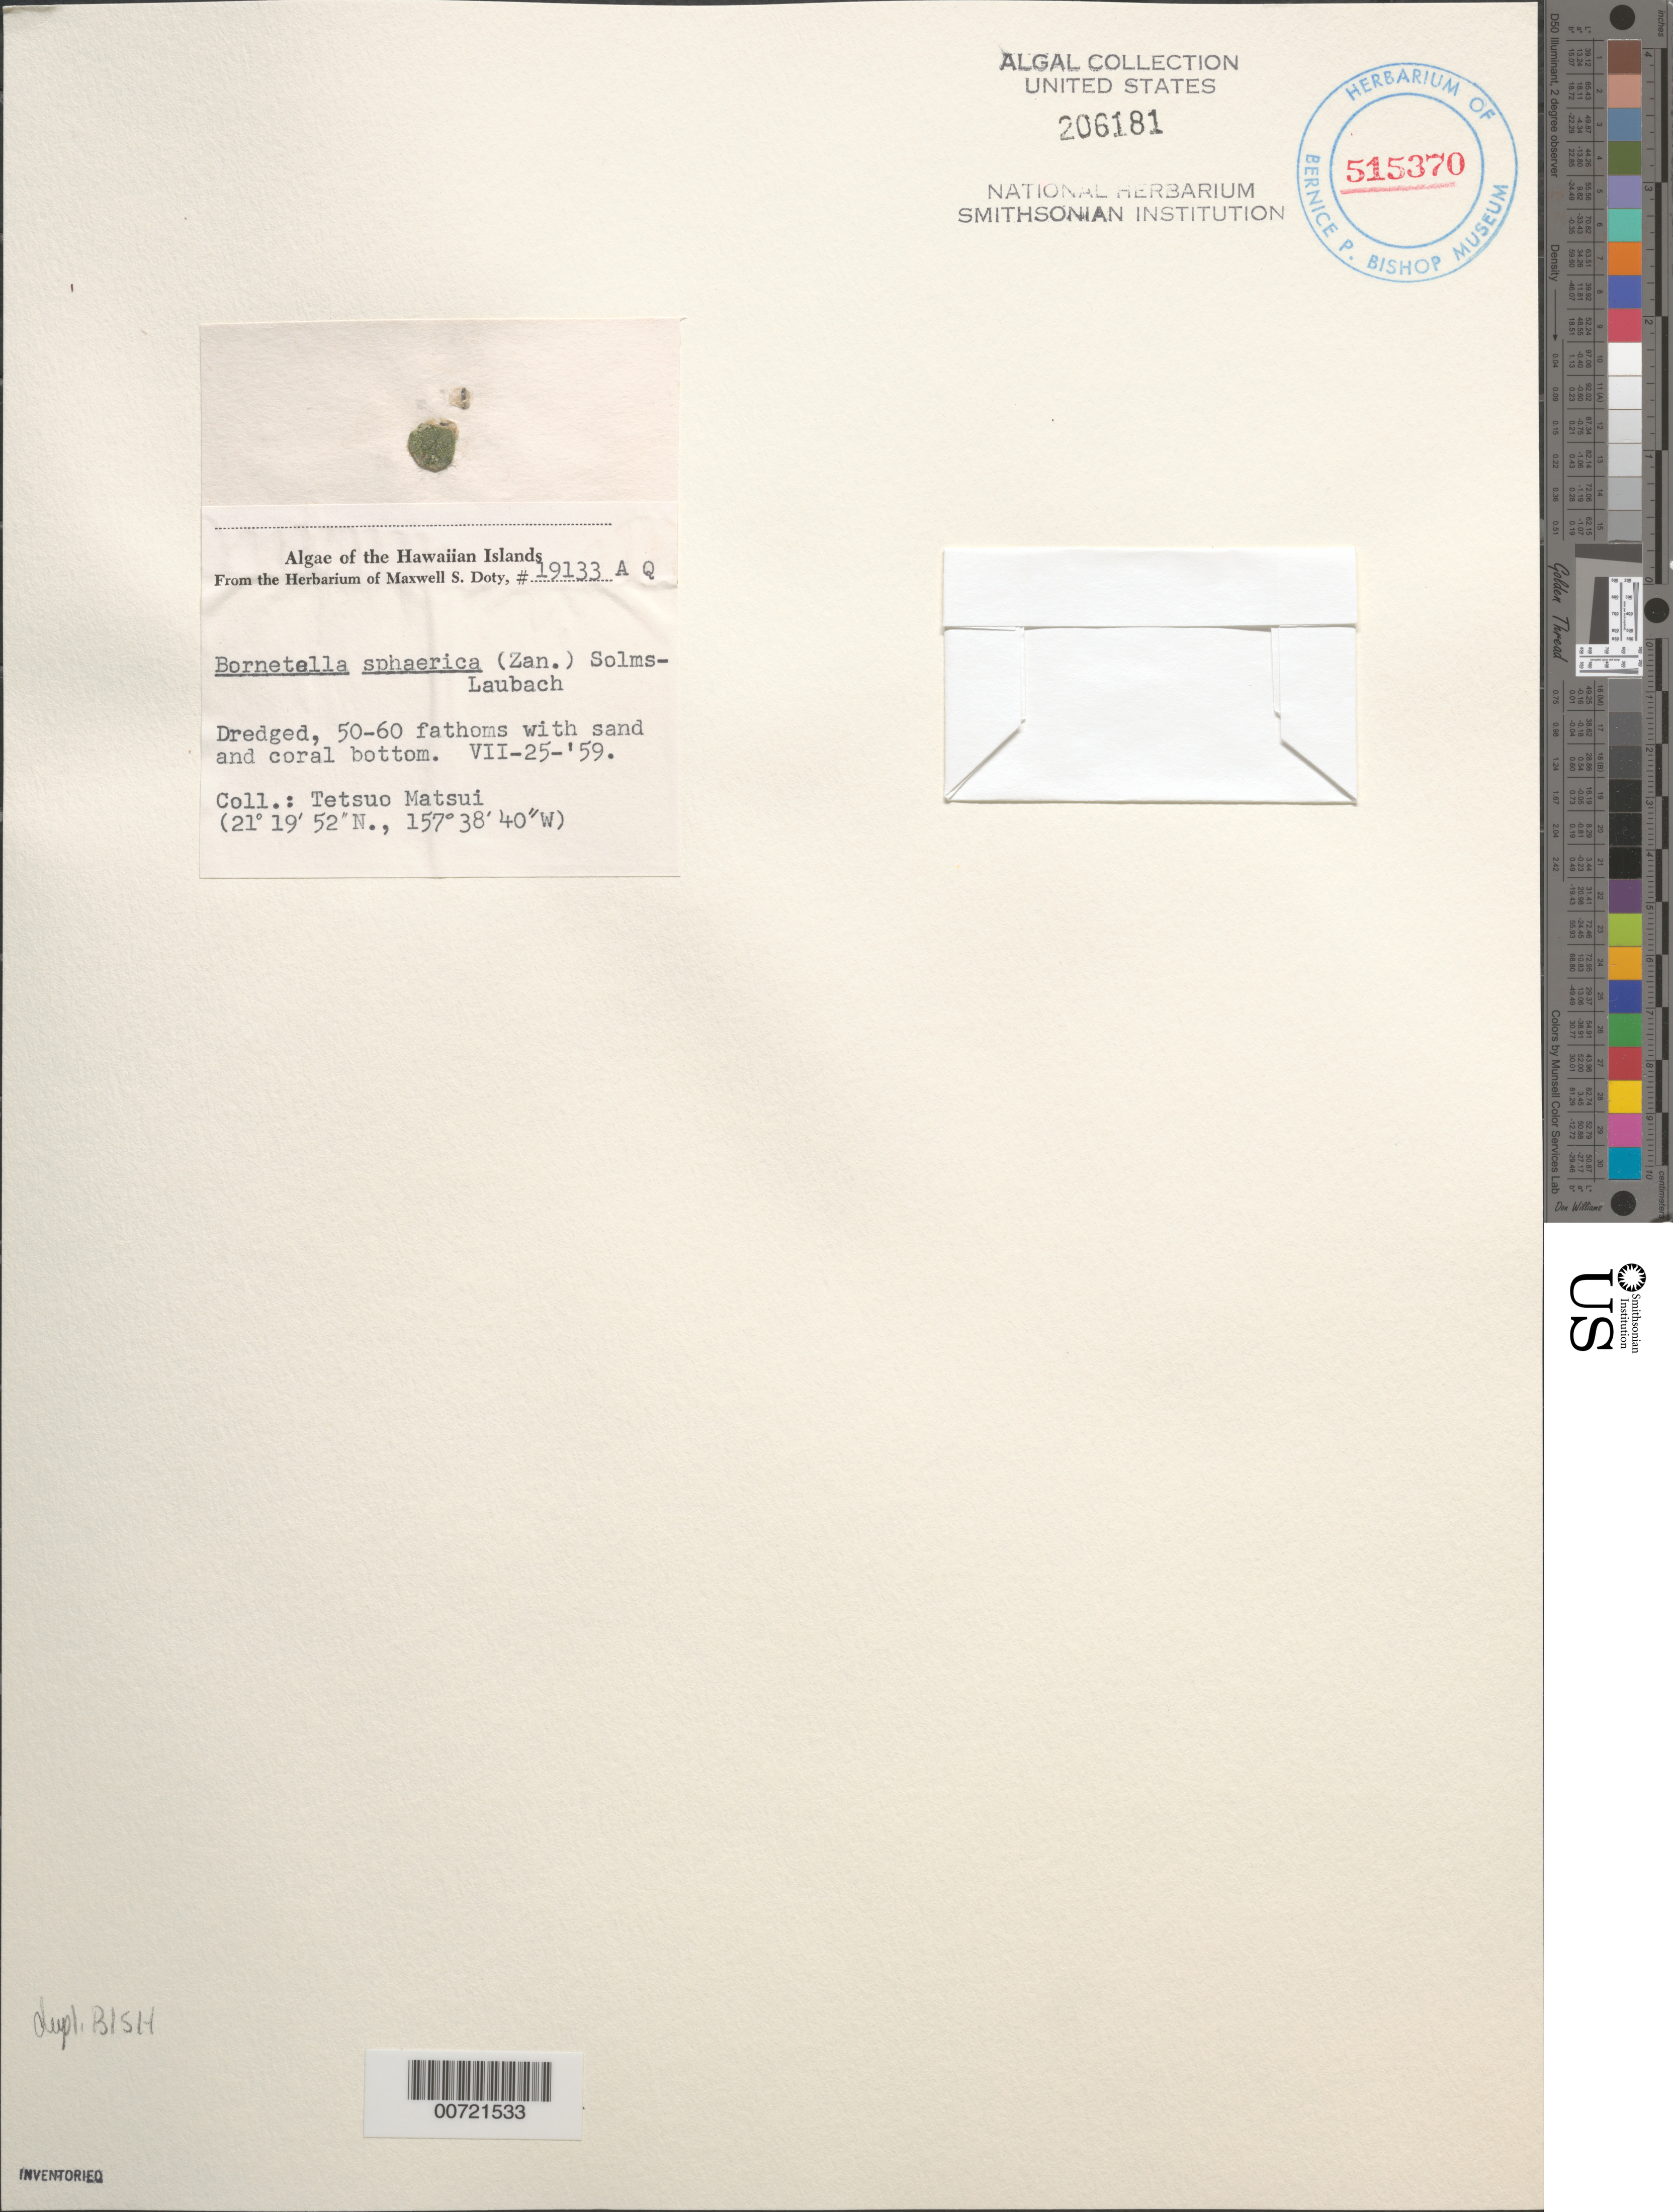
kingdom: Plantae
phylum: Chlorophyta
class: Ulvophyceae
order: Dasycladales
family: Dasycladaceae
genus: Bornetella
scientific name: Bornetella sphaerica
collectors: T. Matsui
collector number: MSD 19133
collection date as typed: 25 Jul 1959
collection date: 1959-07-25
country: United States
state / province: Hawaii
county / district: Honolulu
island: Oahu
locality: Makapuu Point, Moku Manu (Bird ISland)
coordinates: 21 19' 52" N, 157 38' 40" W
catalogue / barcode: US 206181